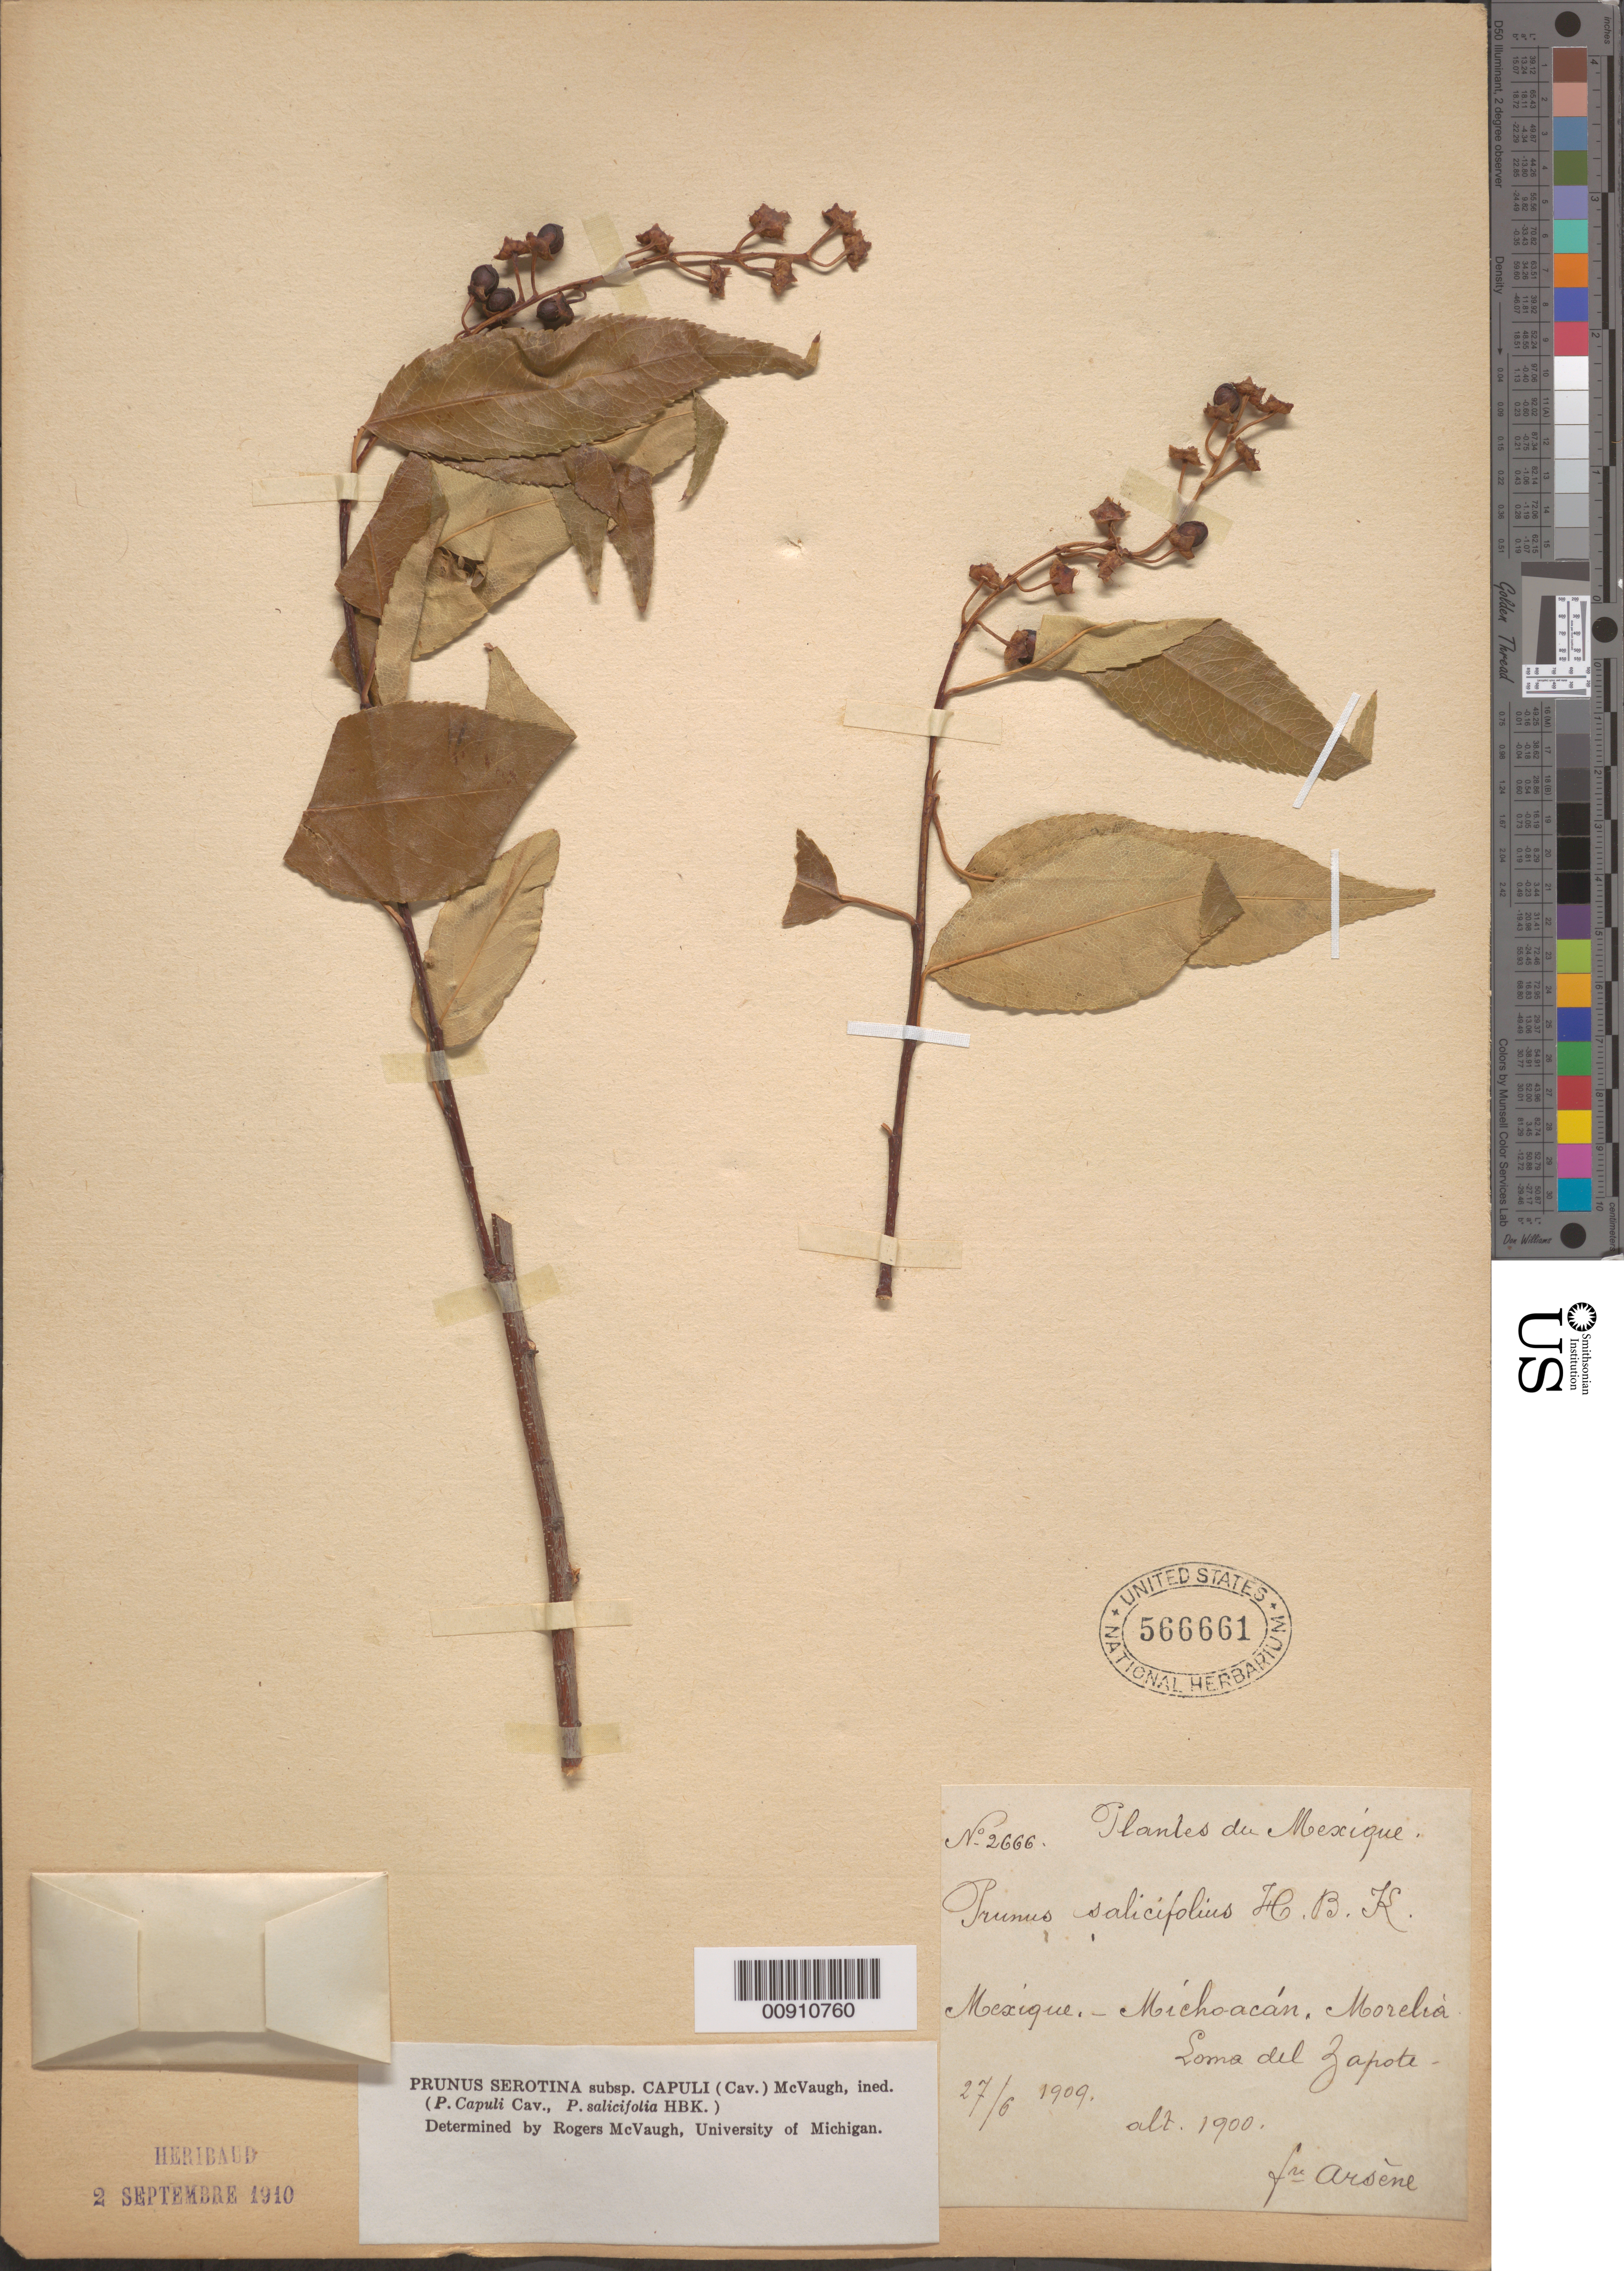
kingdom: Plantae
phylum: Tracheophyta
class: Magnoliopsida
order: Rosales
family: Rosaceae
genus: Prunus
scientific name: Prunus serotina var. salicifolia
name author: (Kunth) Koehne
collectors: Bro. G. Arsène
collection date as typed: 27 Jun 1909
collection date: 1909-06-27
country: Mexico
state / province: Michoacán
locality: Michoacán, Morelia, Loma del Zapote.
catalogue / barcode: US 566661